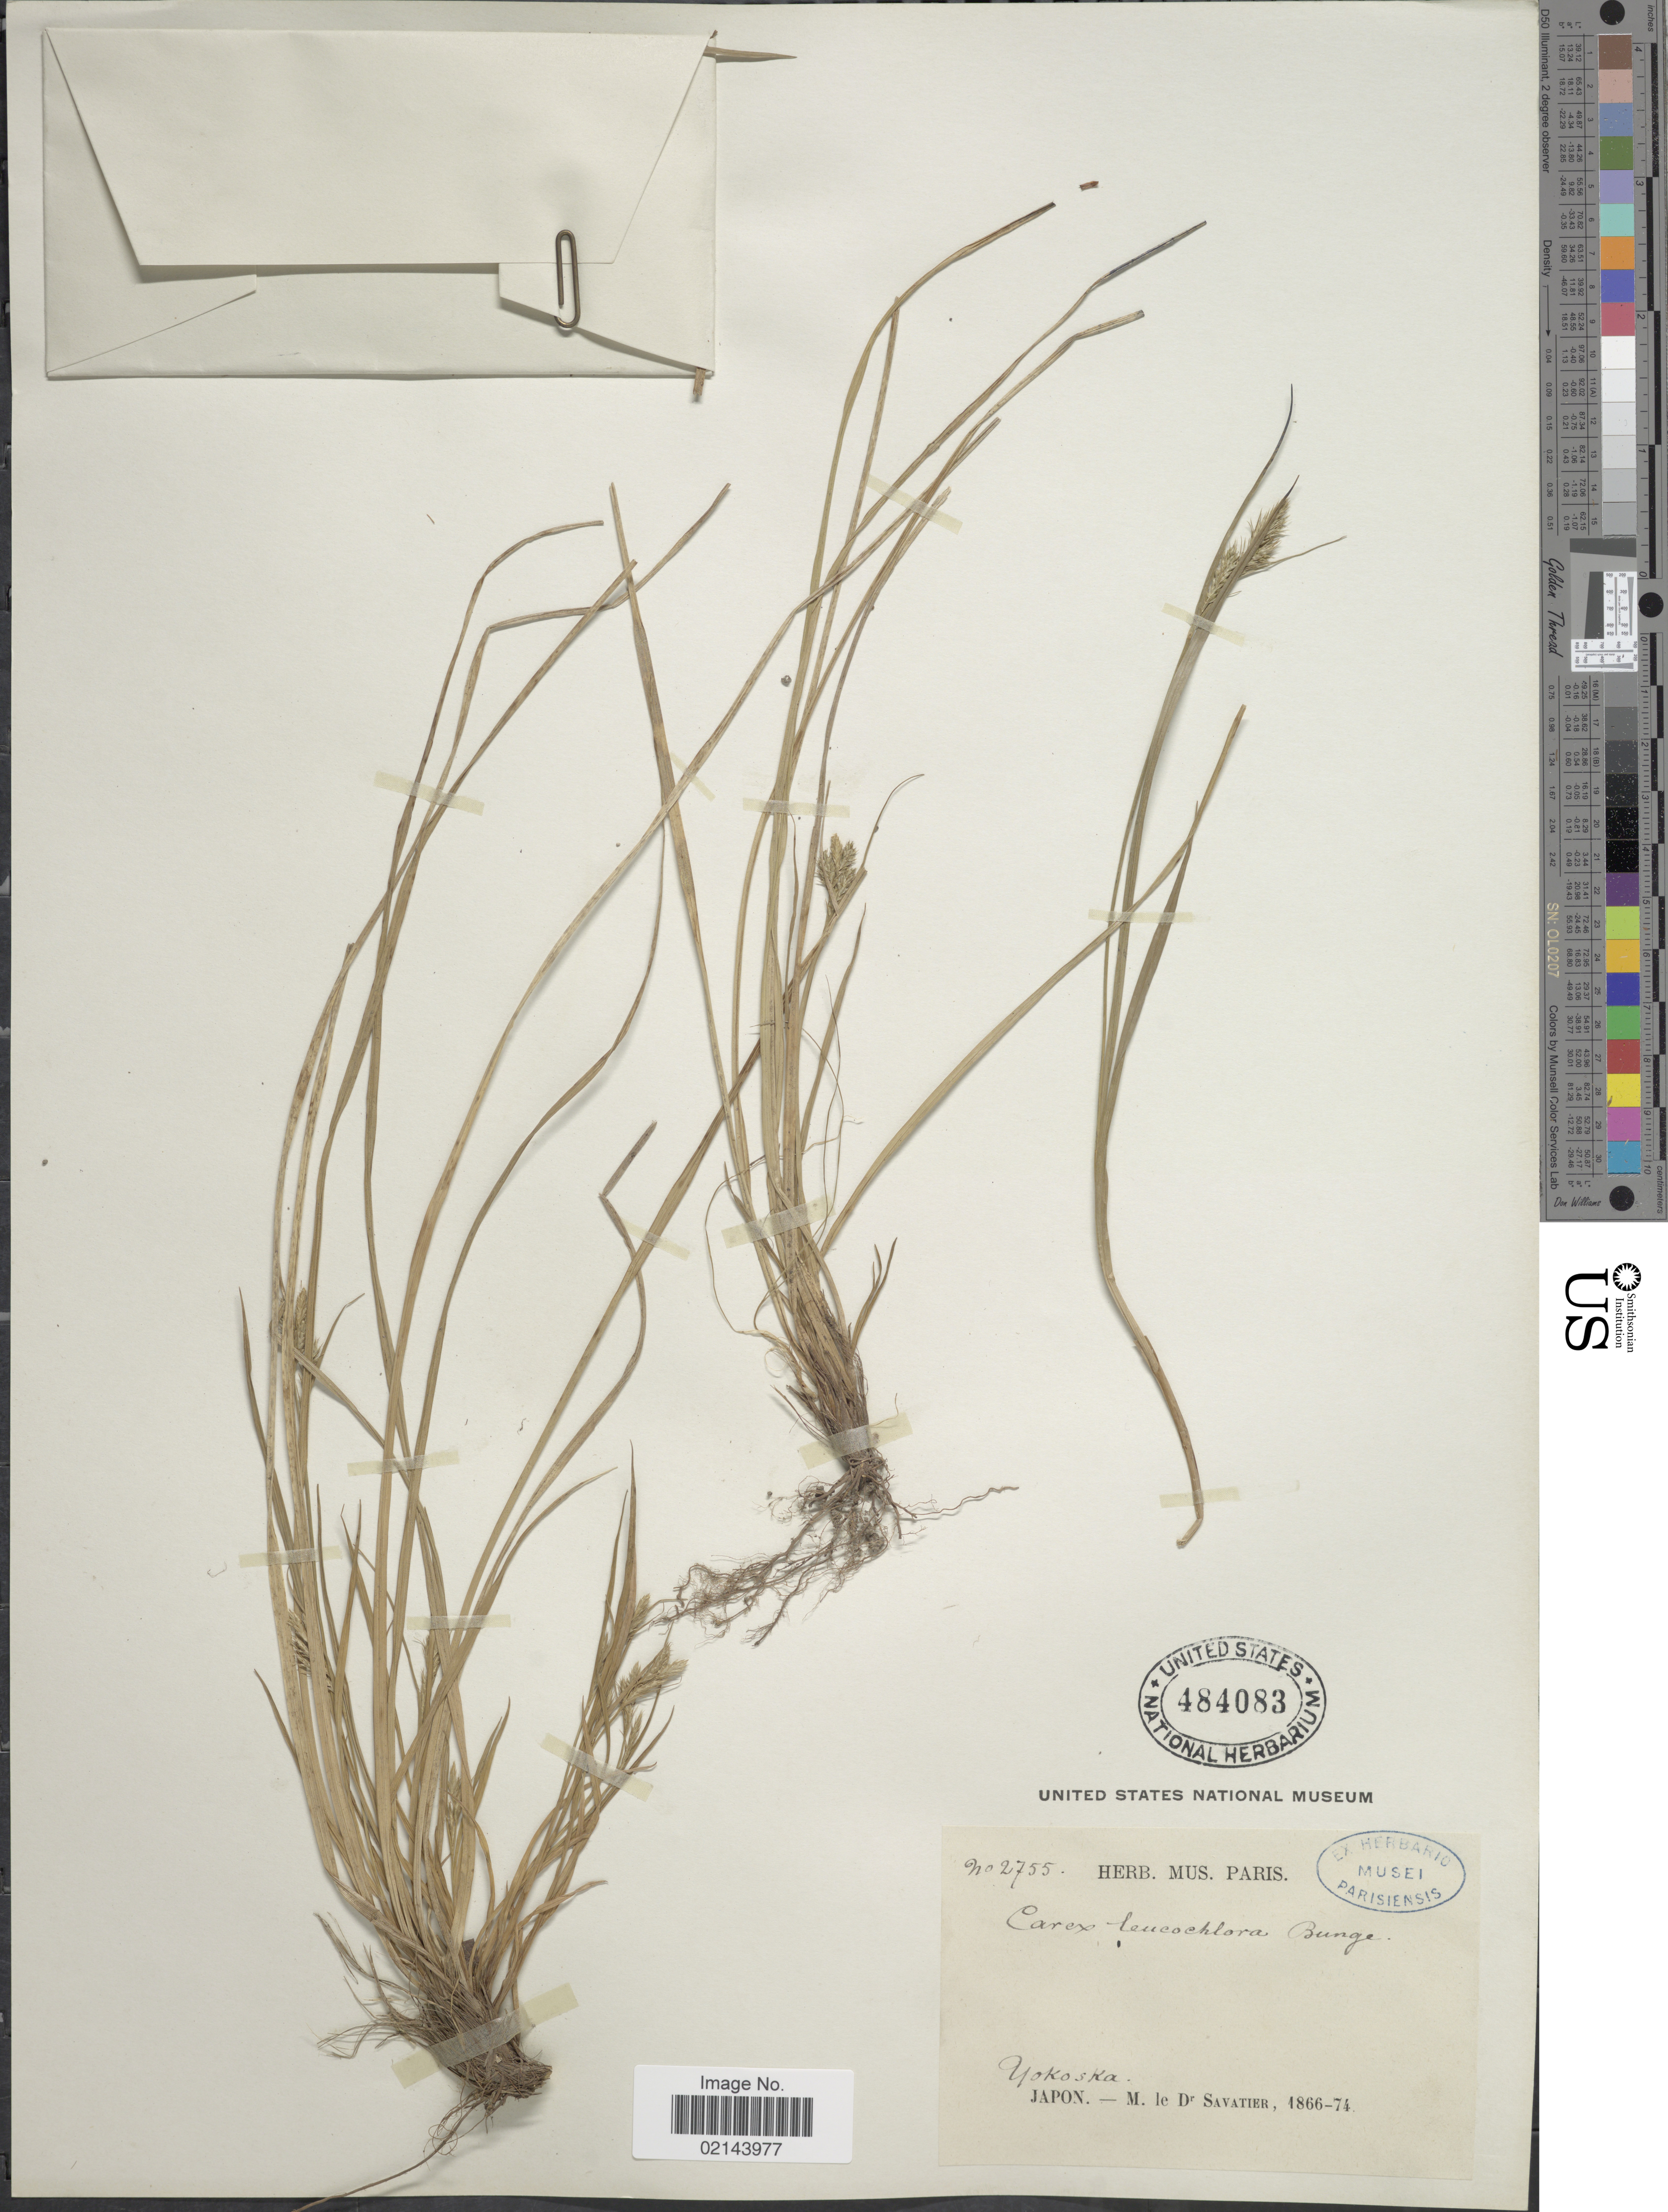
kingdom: Plantae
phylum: Tracheophyta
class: Liliopsida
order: Poales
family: Cyperaceae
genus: Carex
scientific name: Carex breviculmis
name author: R. Br.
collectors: Savatier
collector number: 2755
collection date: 1866/1874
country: Japan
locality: Yokoska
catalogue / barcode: US 484083